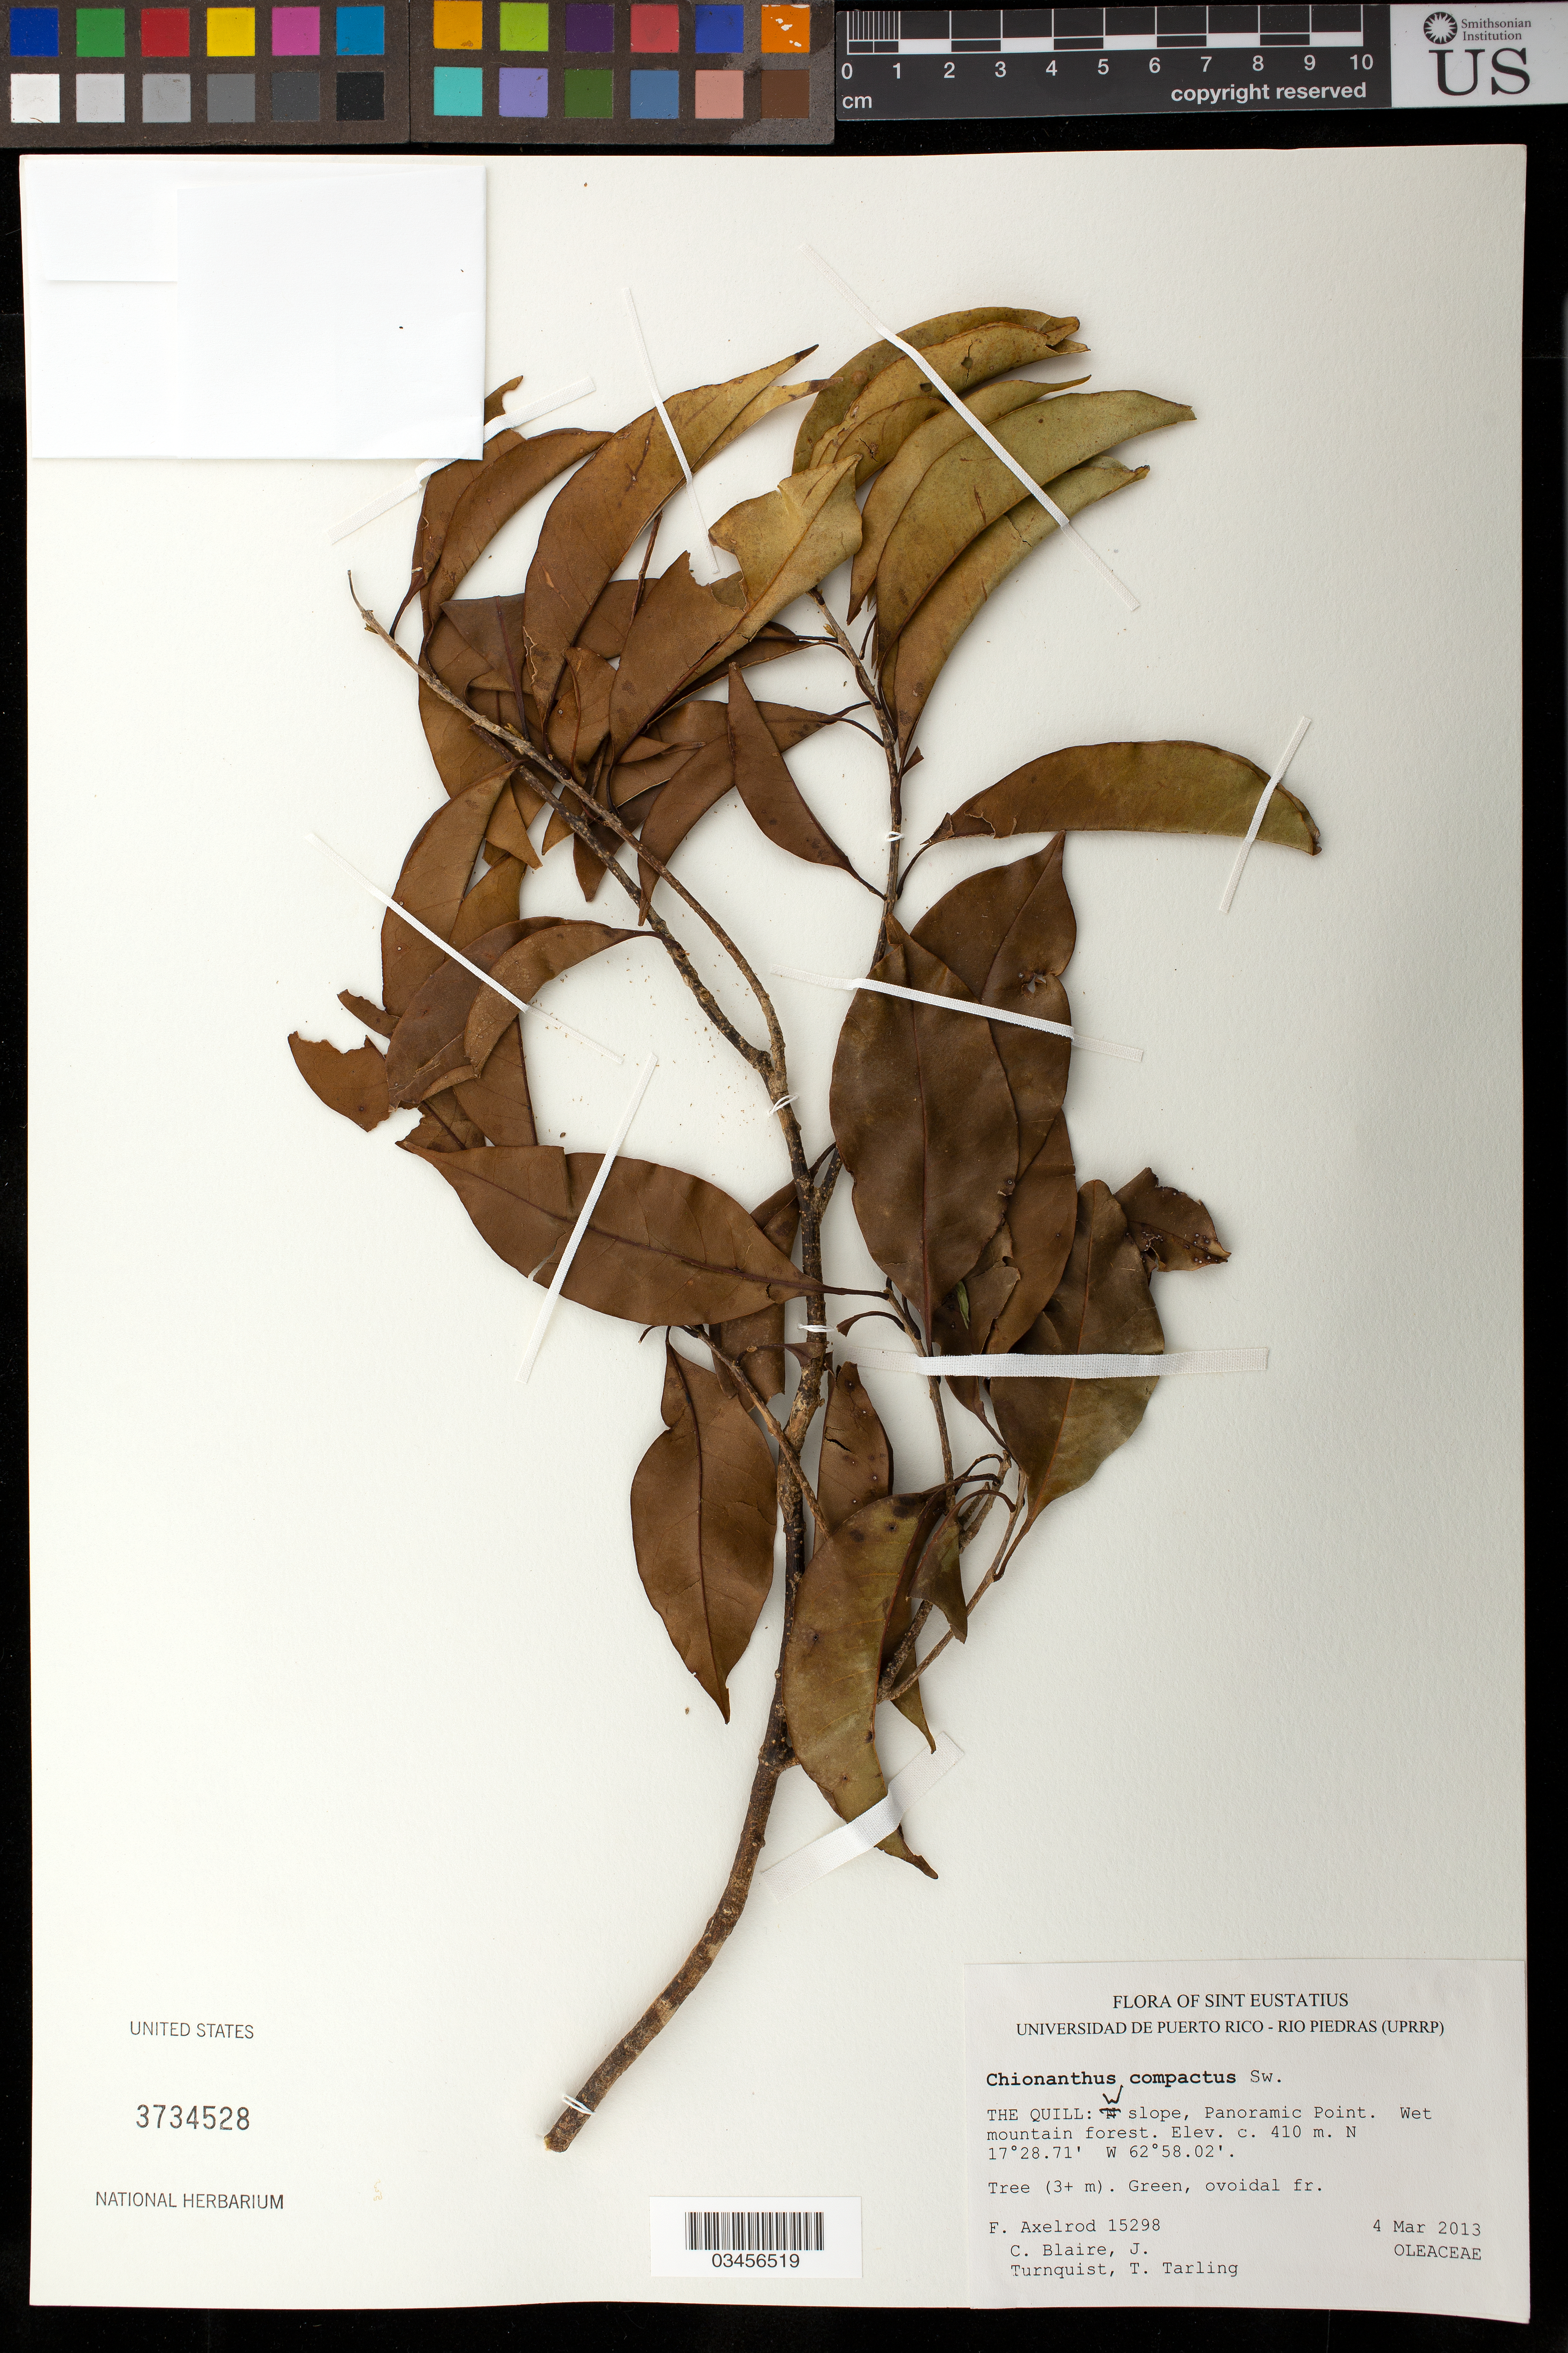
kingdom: Plantae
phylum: Tracheophyta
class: Magnoliopsida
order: Lamiales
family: Oleaceae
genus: Chionanthus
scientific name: Chionanthus compactus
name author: Sw.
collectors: F. S. Axelrod, C. Blaire, J. Turnquist & T. Tarling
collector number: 15298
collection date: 2013-03-04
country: Netherlands Antilles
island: Sint Eustatius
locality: The Quill: N slope, Panoramic Point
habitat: Wet mountain forest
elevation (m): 410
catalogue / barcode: US 3734528